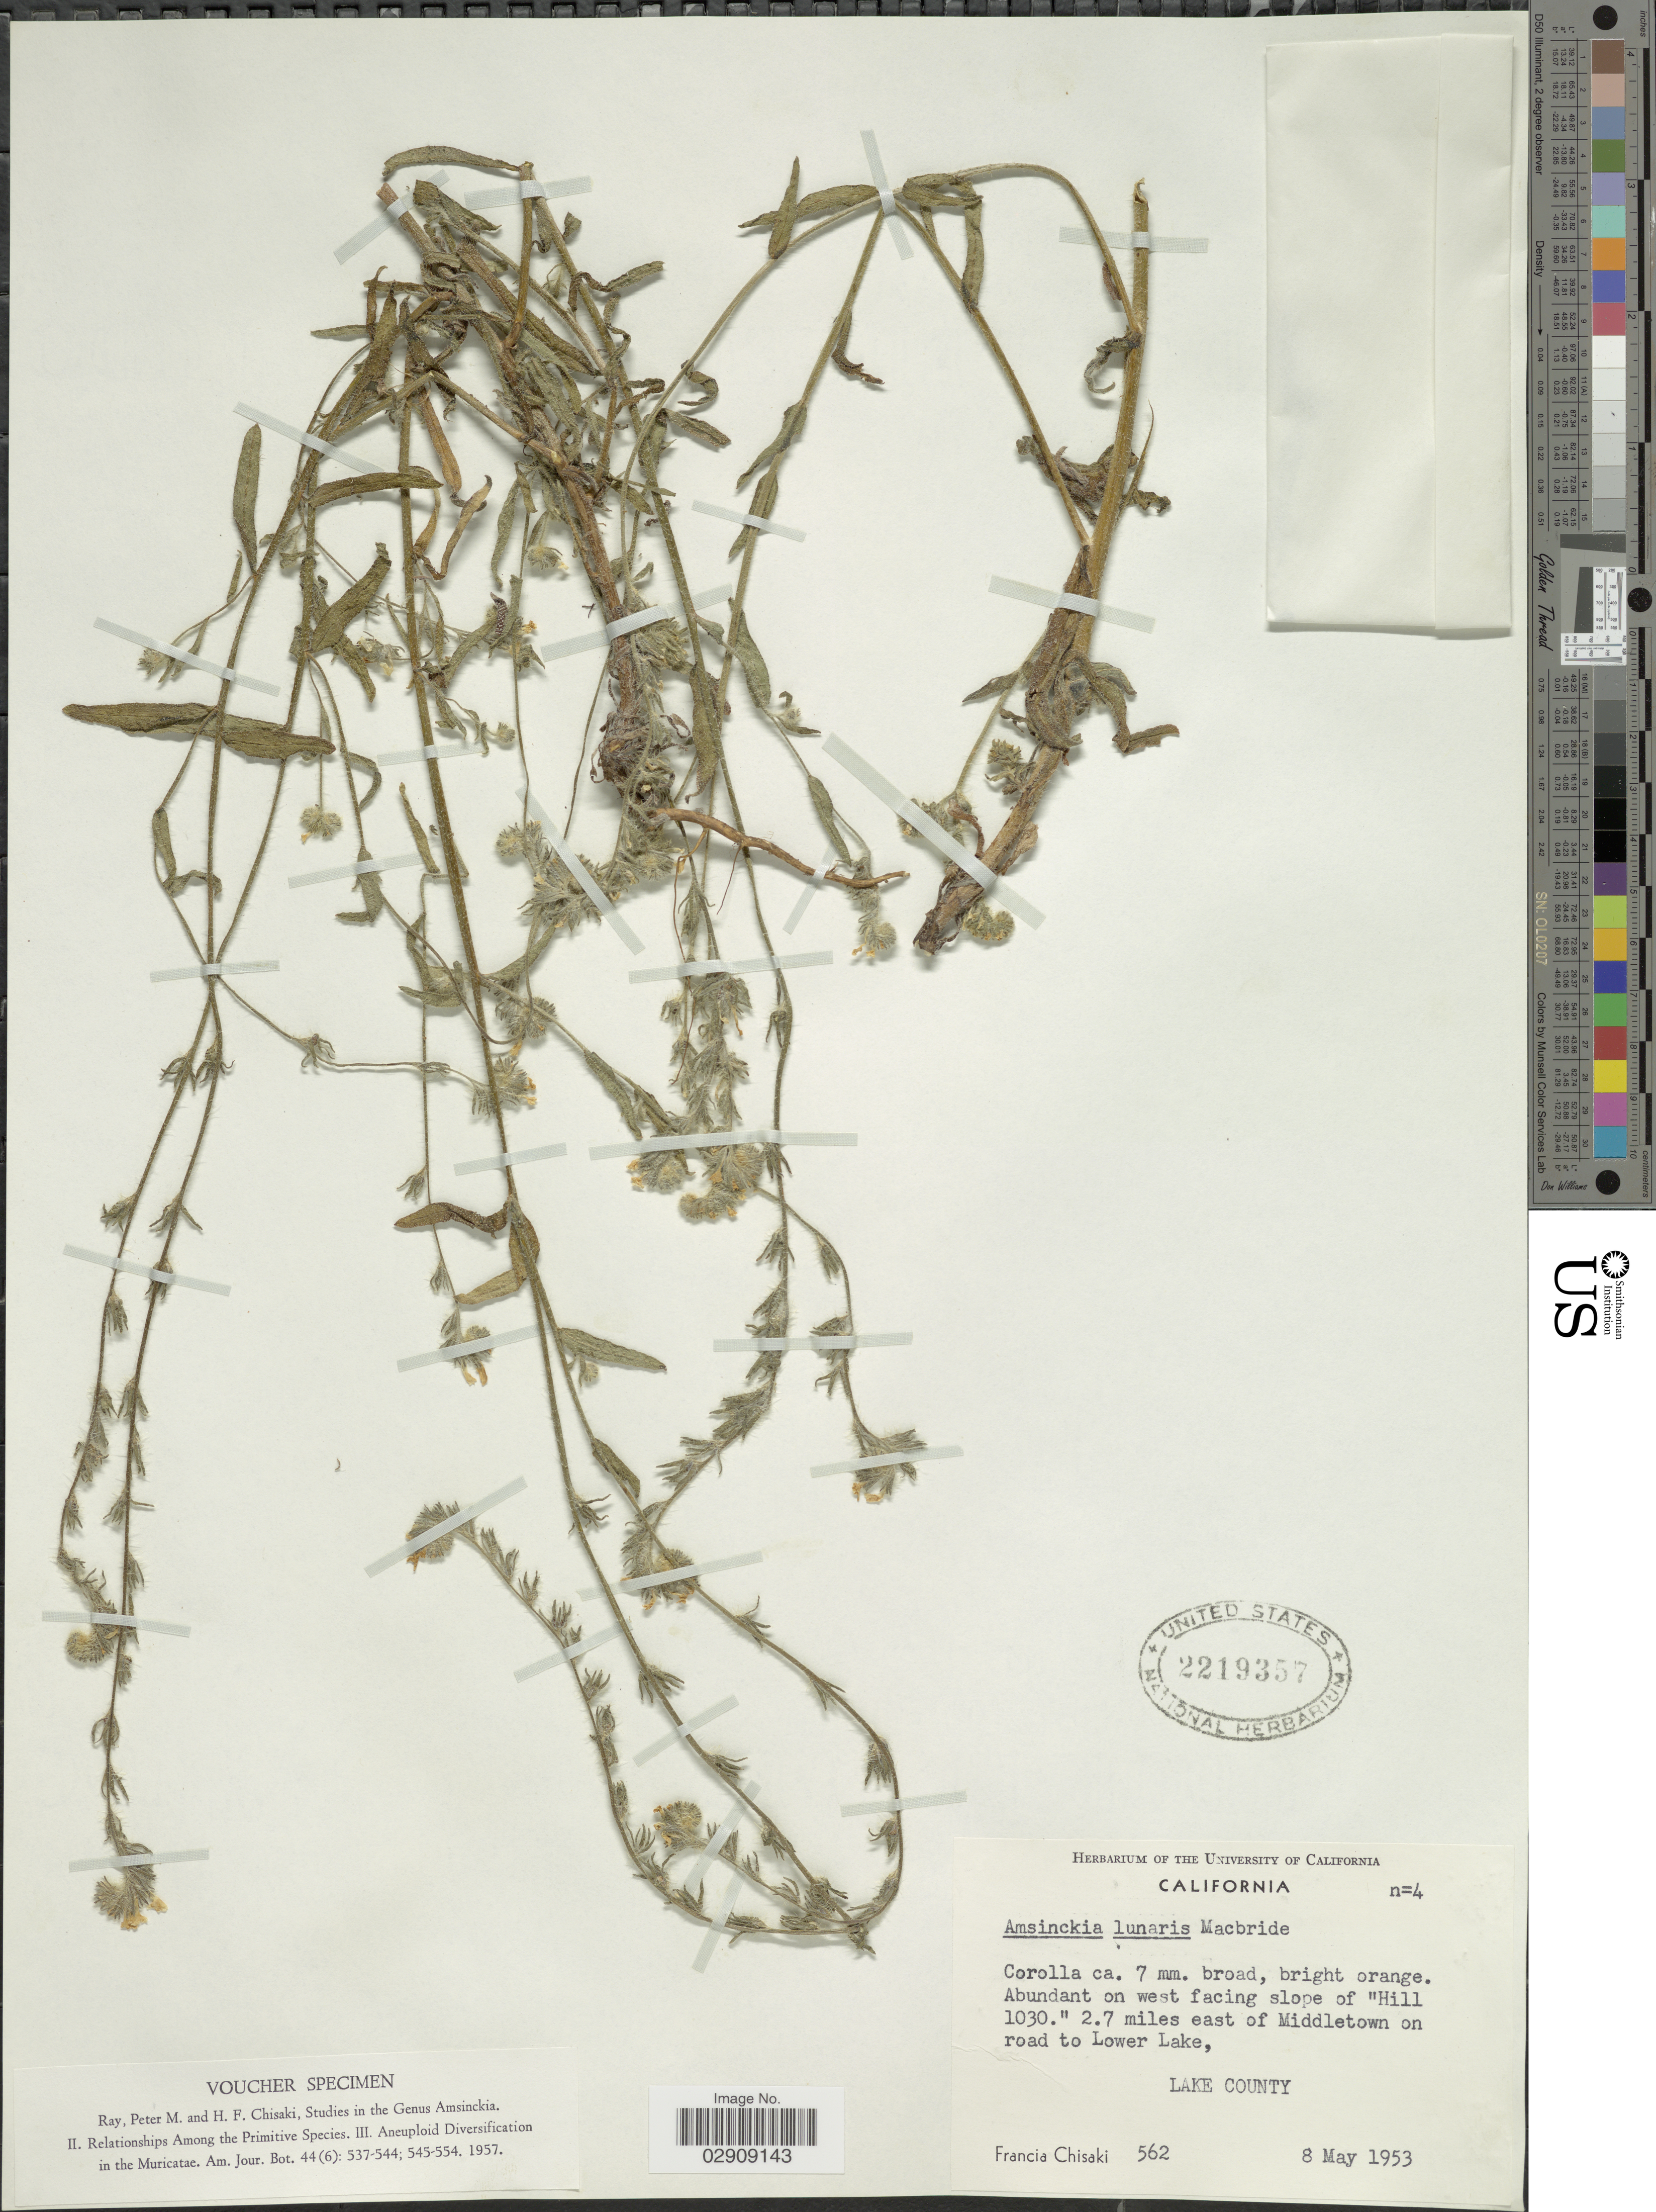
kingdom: Plantae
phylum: Tracheophyta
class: Magnoliopsida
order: Boraginales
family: Boraginaceae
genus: Amsinckia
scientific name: Amsinckia lunaris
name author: J.F. Macbr.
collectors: F. Chisaki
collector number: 562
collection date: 1953-05-08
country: United States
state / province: California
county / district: Lake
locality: West facing slope of "Hill 1030". 2.7 miles east of Middletown on road to Lower Lake, Lake County.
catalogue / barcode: US 2219357